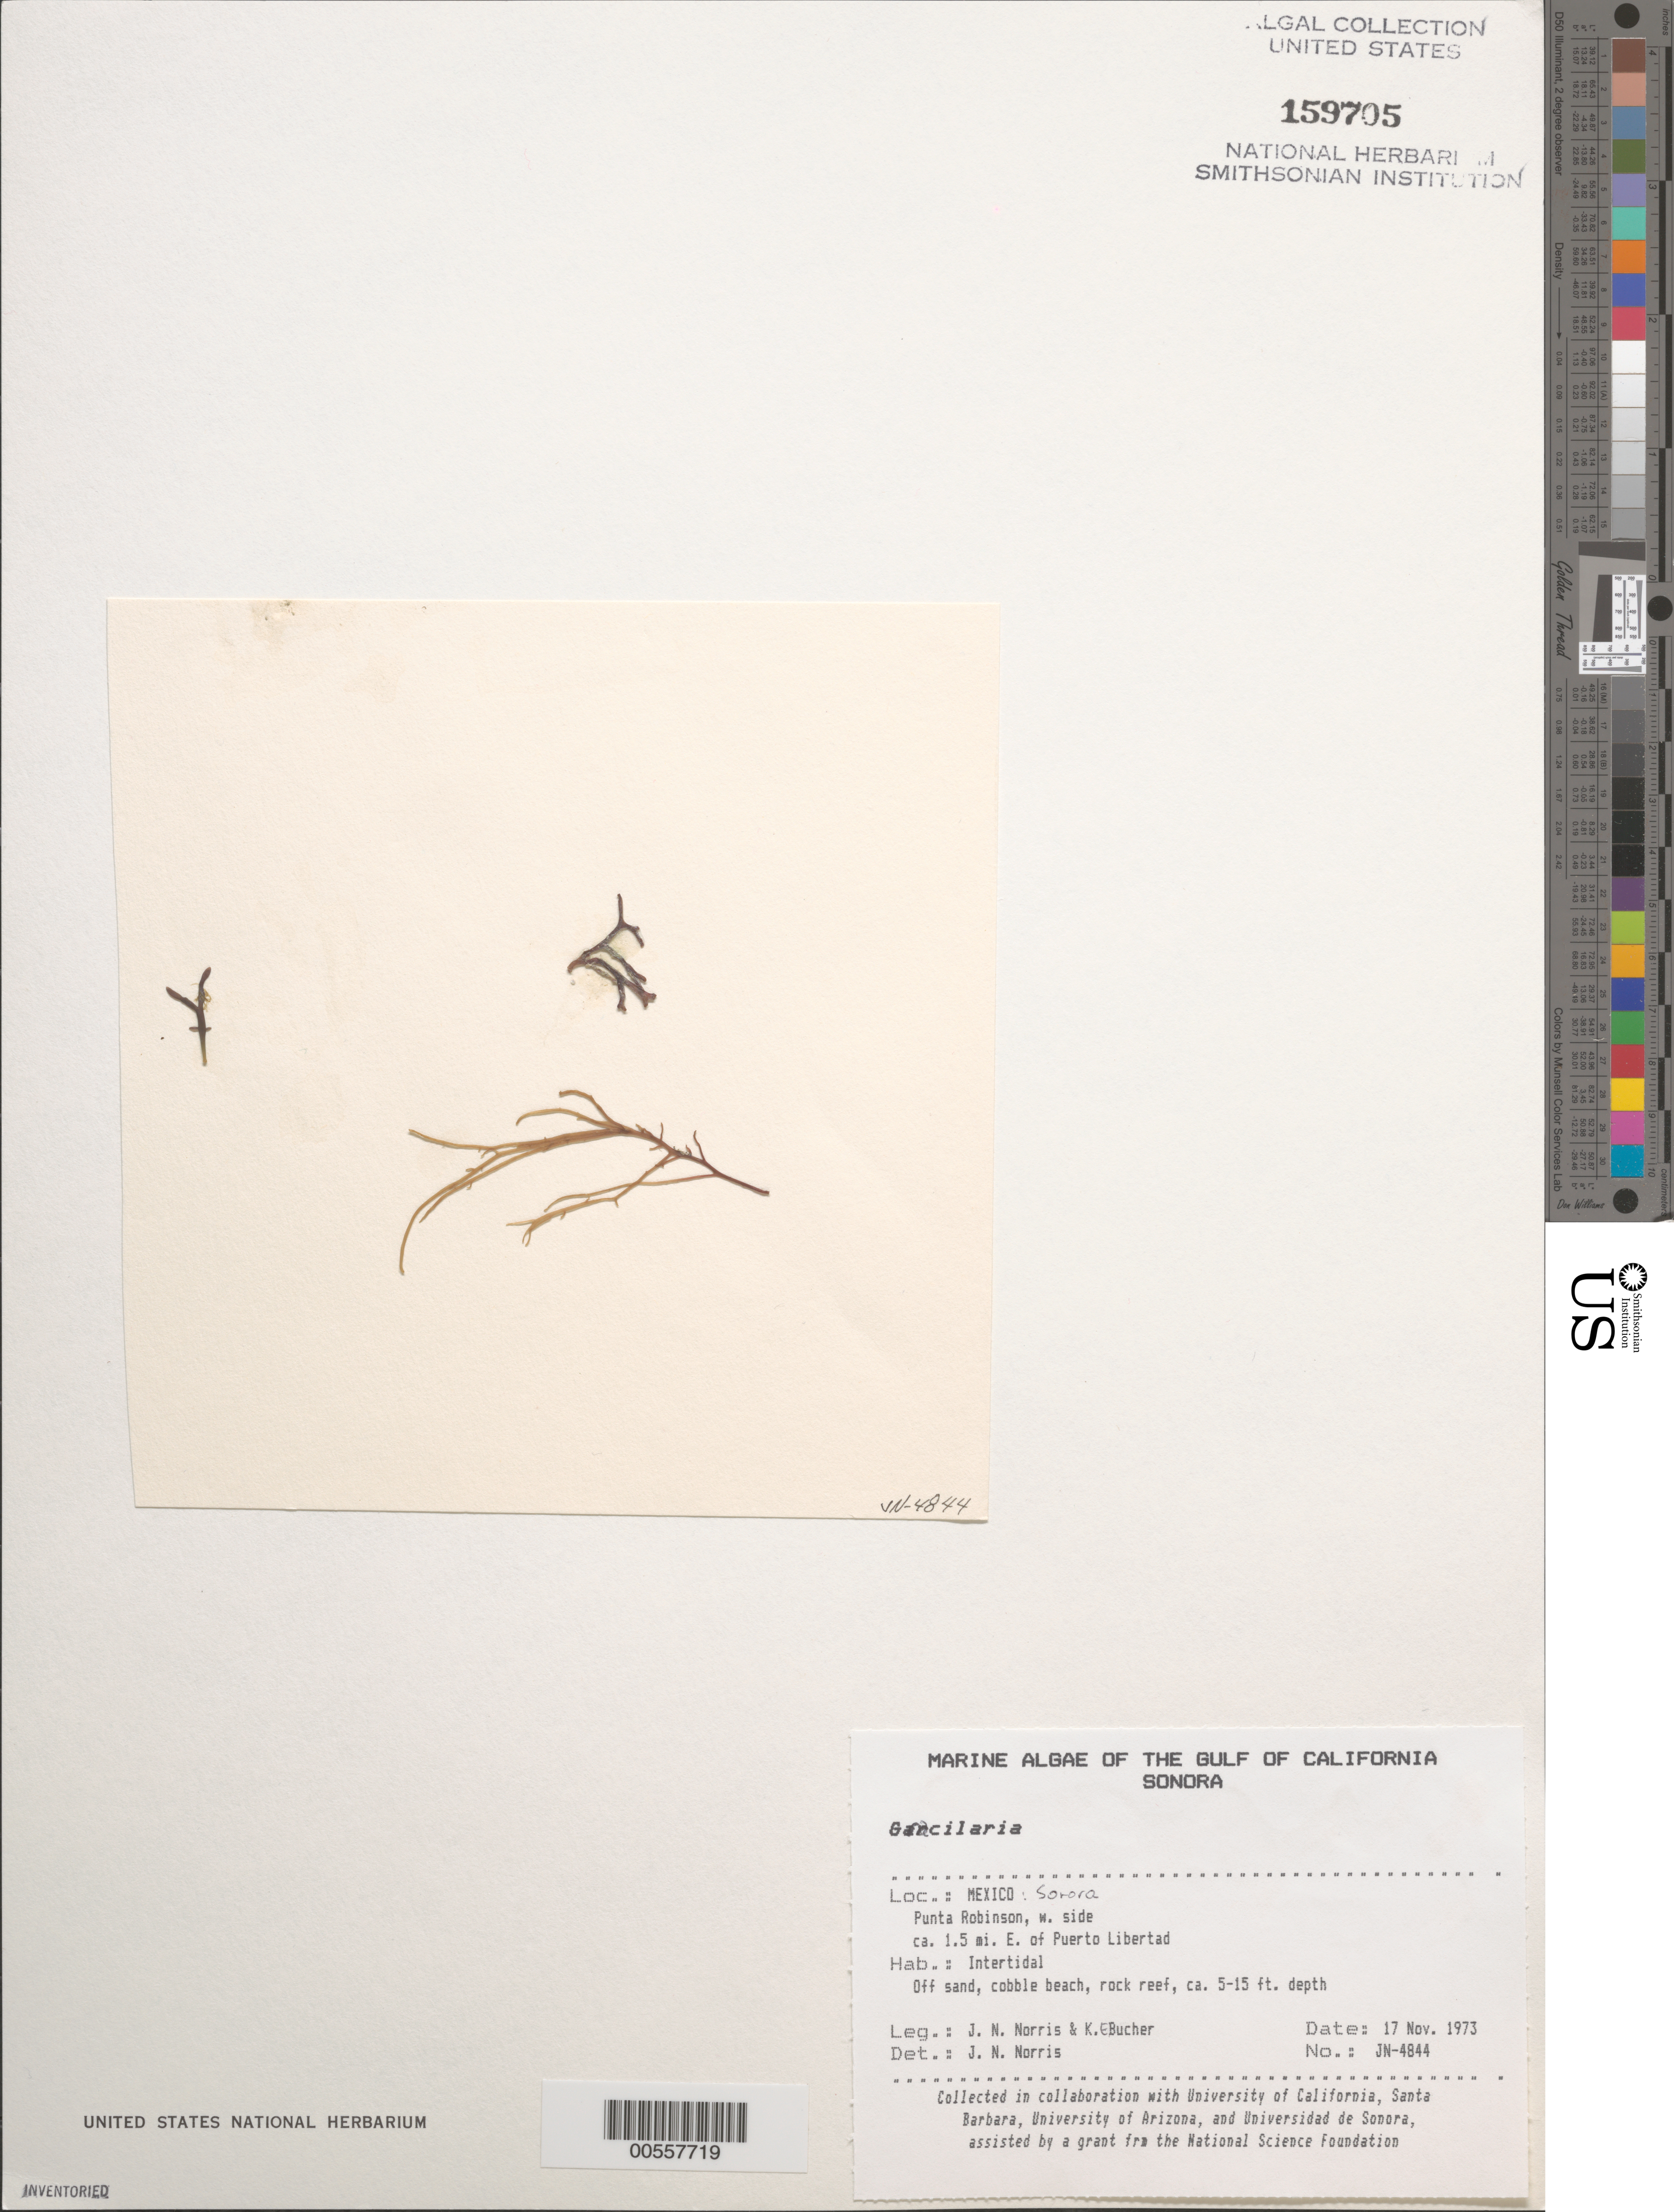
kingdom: Plantae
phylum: Rhodophyta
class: Florideophyceae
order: Gracilariales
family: Gracilariaceae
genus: Gracilaria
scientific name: Gracilaria sp.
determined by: Norris, James N.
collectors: J. N. Norris & K. E. Bucher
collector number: JN-4844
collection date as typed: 17 Nov 1973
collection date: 1973-11-17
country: Mexico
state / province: Sonora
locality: Punta Robinson ca. 1.5 miles east of Puerto Libertad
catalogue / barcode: US 159705